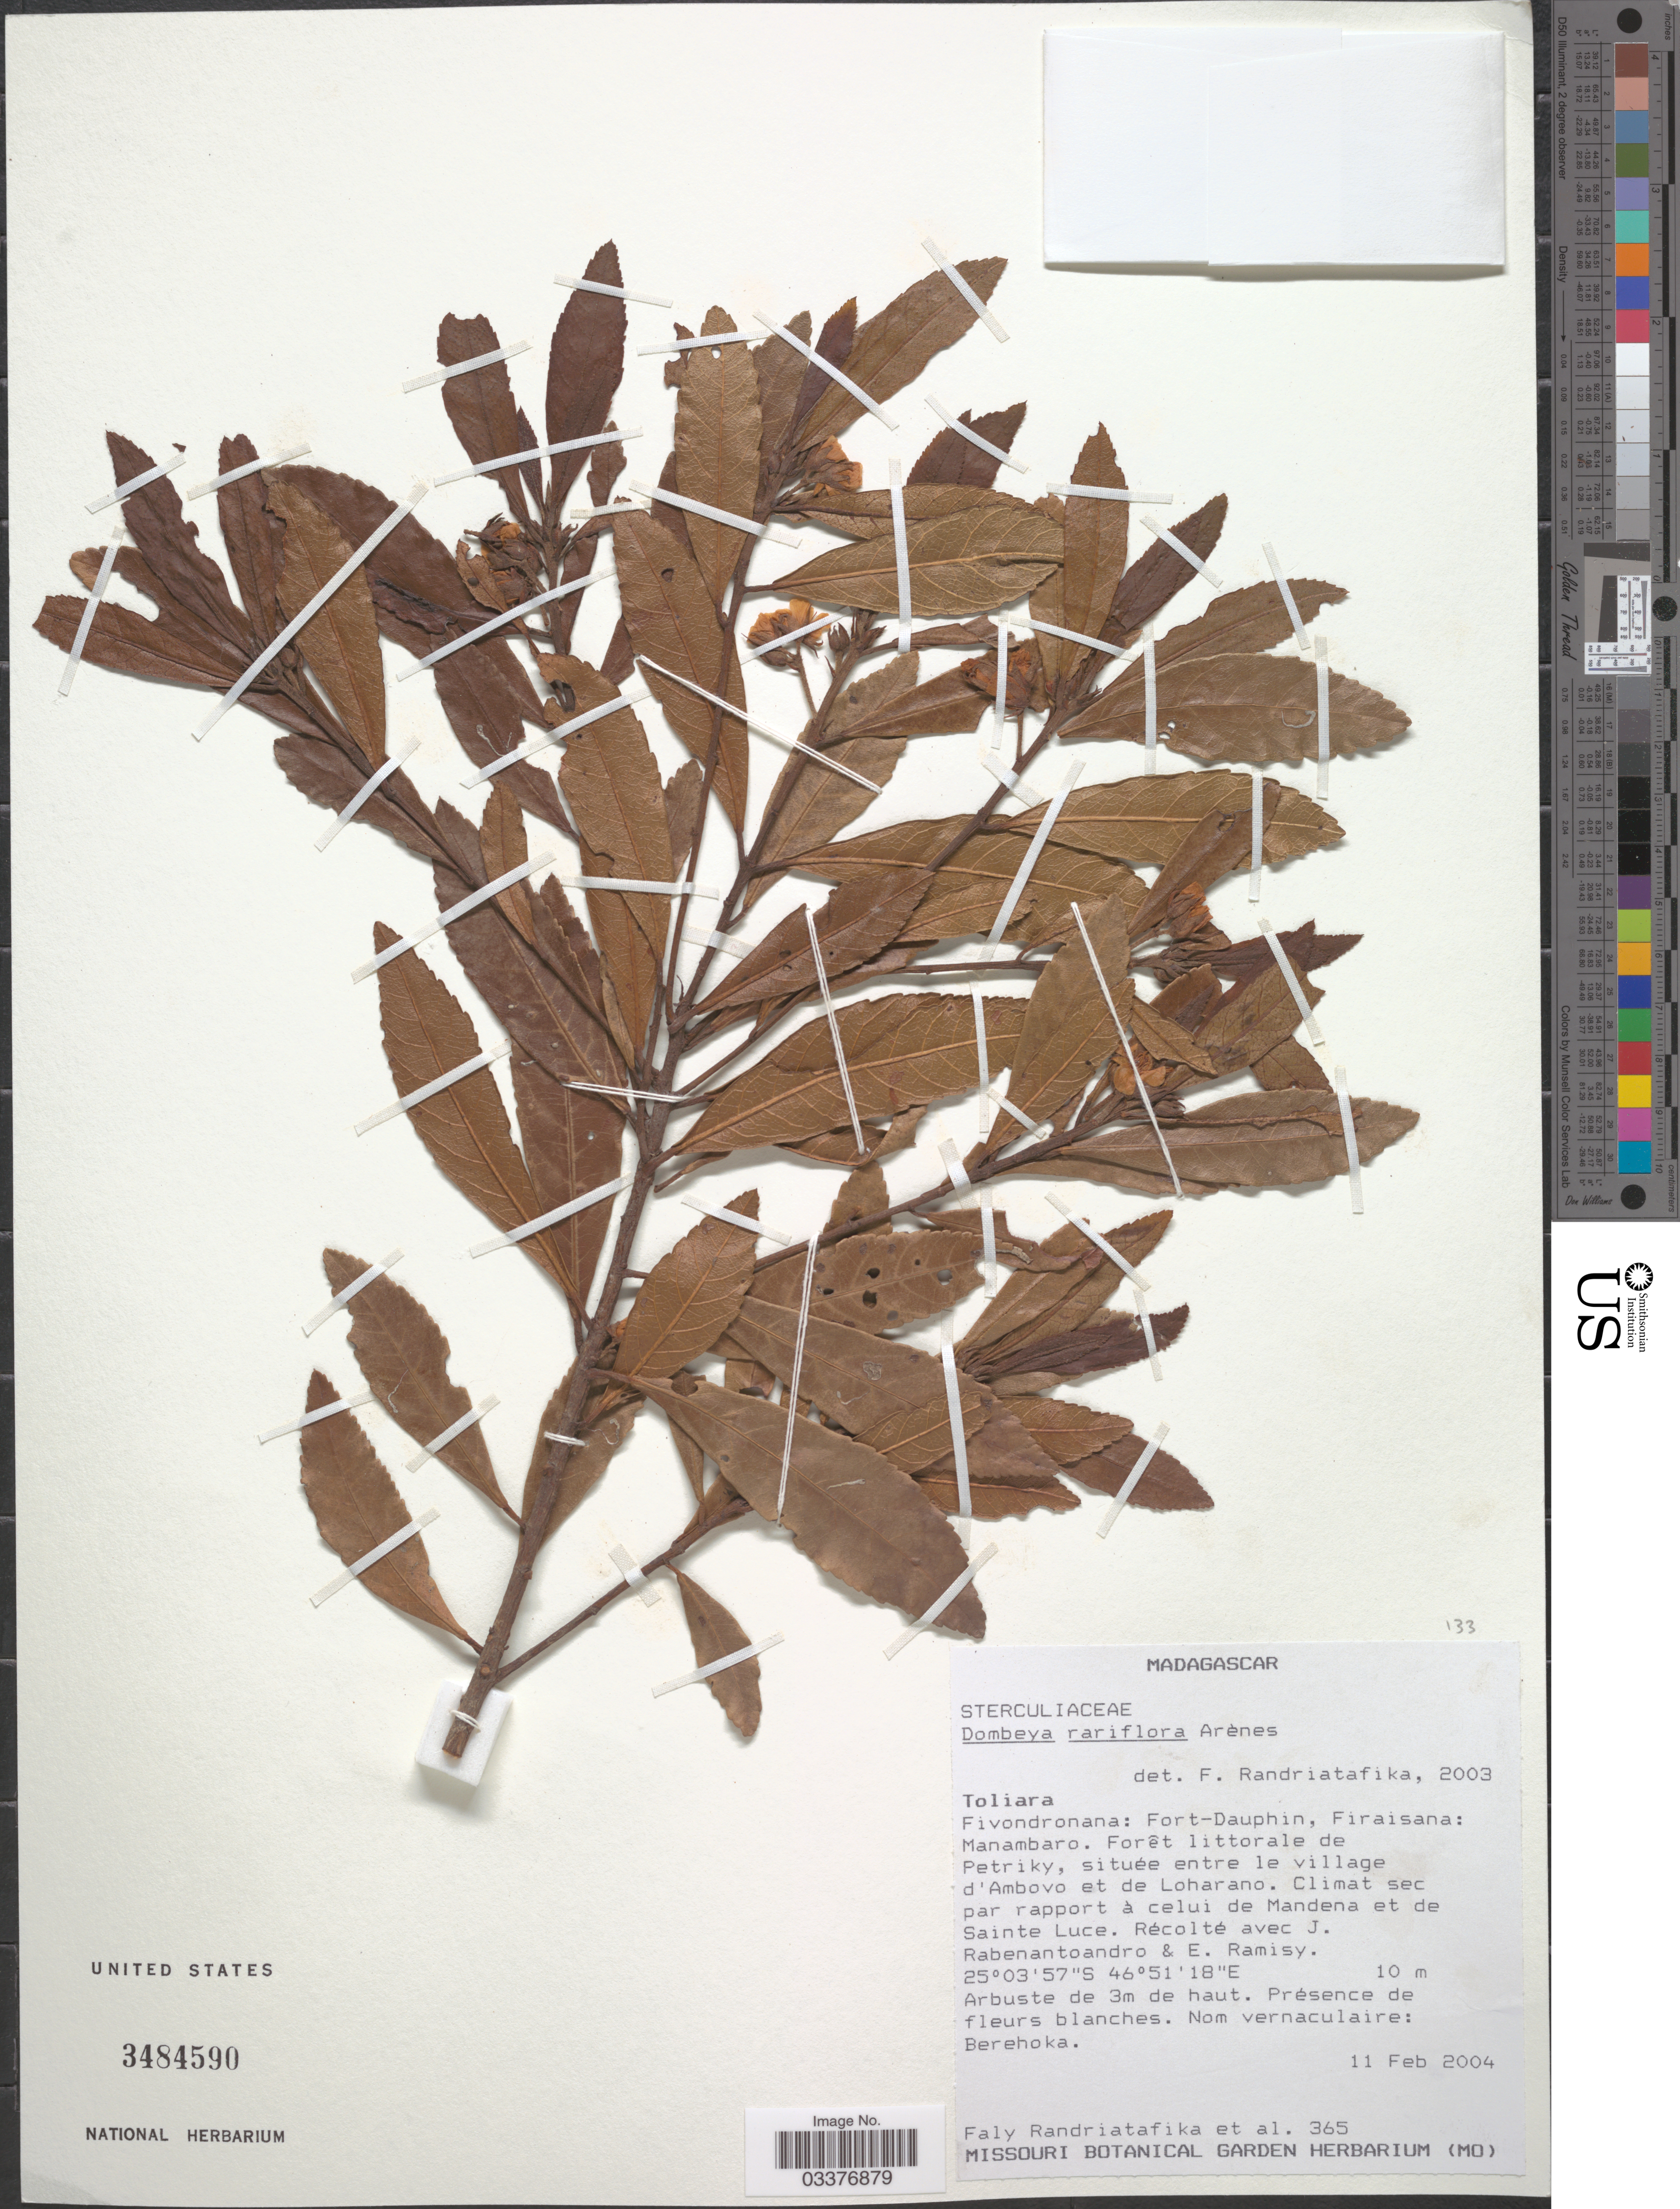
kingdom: Plantae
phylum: Tracheophyta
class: Magnoliopsida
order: Malvales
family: Malvaceae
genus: Dombeya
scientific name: Dombeya rariflora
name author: Arènes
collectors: F. Randriatafika, J. Rabenantoandro & E. Ramisy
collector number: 365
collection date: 2004-02-11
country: Madagascar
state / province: Anosy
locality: Fivondronana: Fort-Dauphin, Firaisana: Manambaro. Forêt littorale de Petriky, située entre le village d'Ambovo et de Loharano. Climat sec par rapport à celui de Mandena et de Sainte Luce.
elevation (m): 10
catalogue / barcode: US 3484590